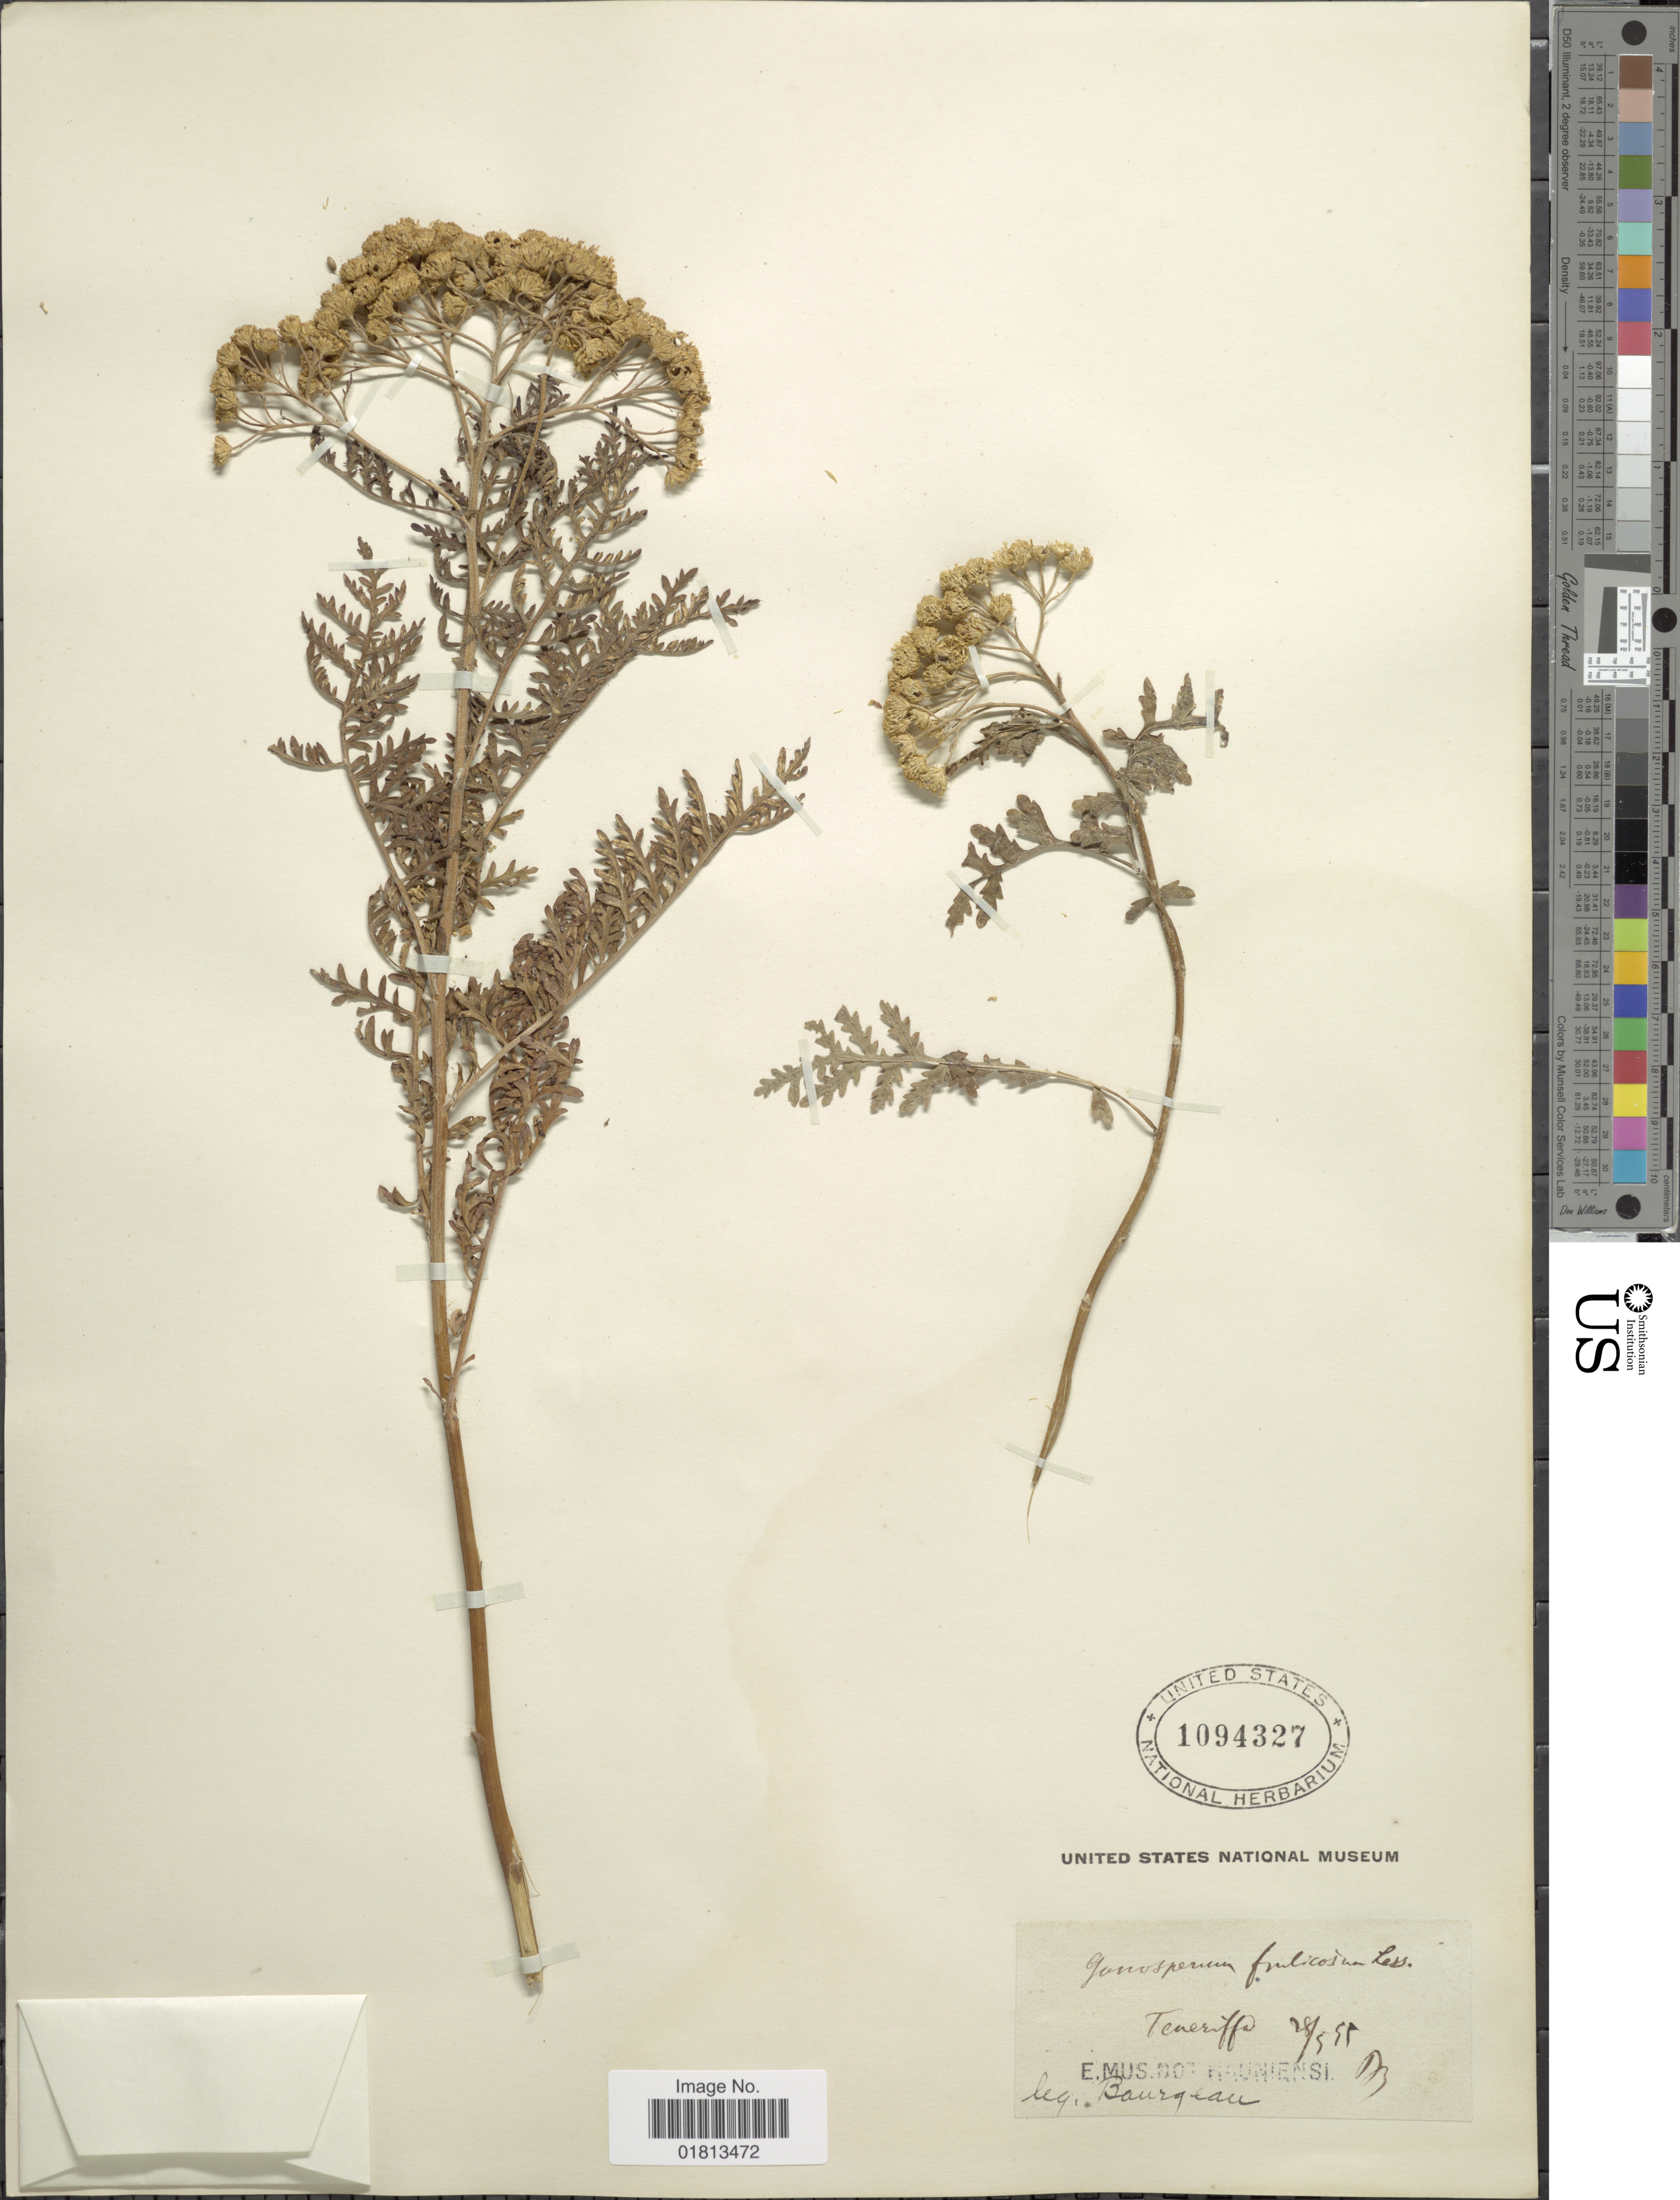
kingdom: Plantae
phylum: Tracheophyta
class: Magnoliopsida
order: Asterales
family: Asteraceae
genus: Gonospermum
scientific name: Gonospermum fruticosum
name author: Less.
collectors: -. Bourgeau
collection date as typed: Transcribed d/m/y: 28/5/55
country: Spain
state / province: Canarias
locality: Teneriffe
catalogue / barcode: US 1094327